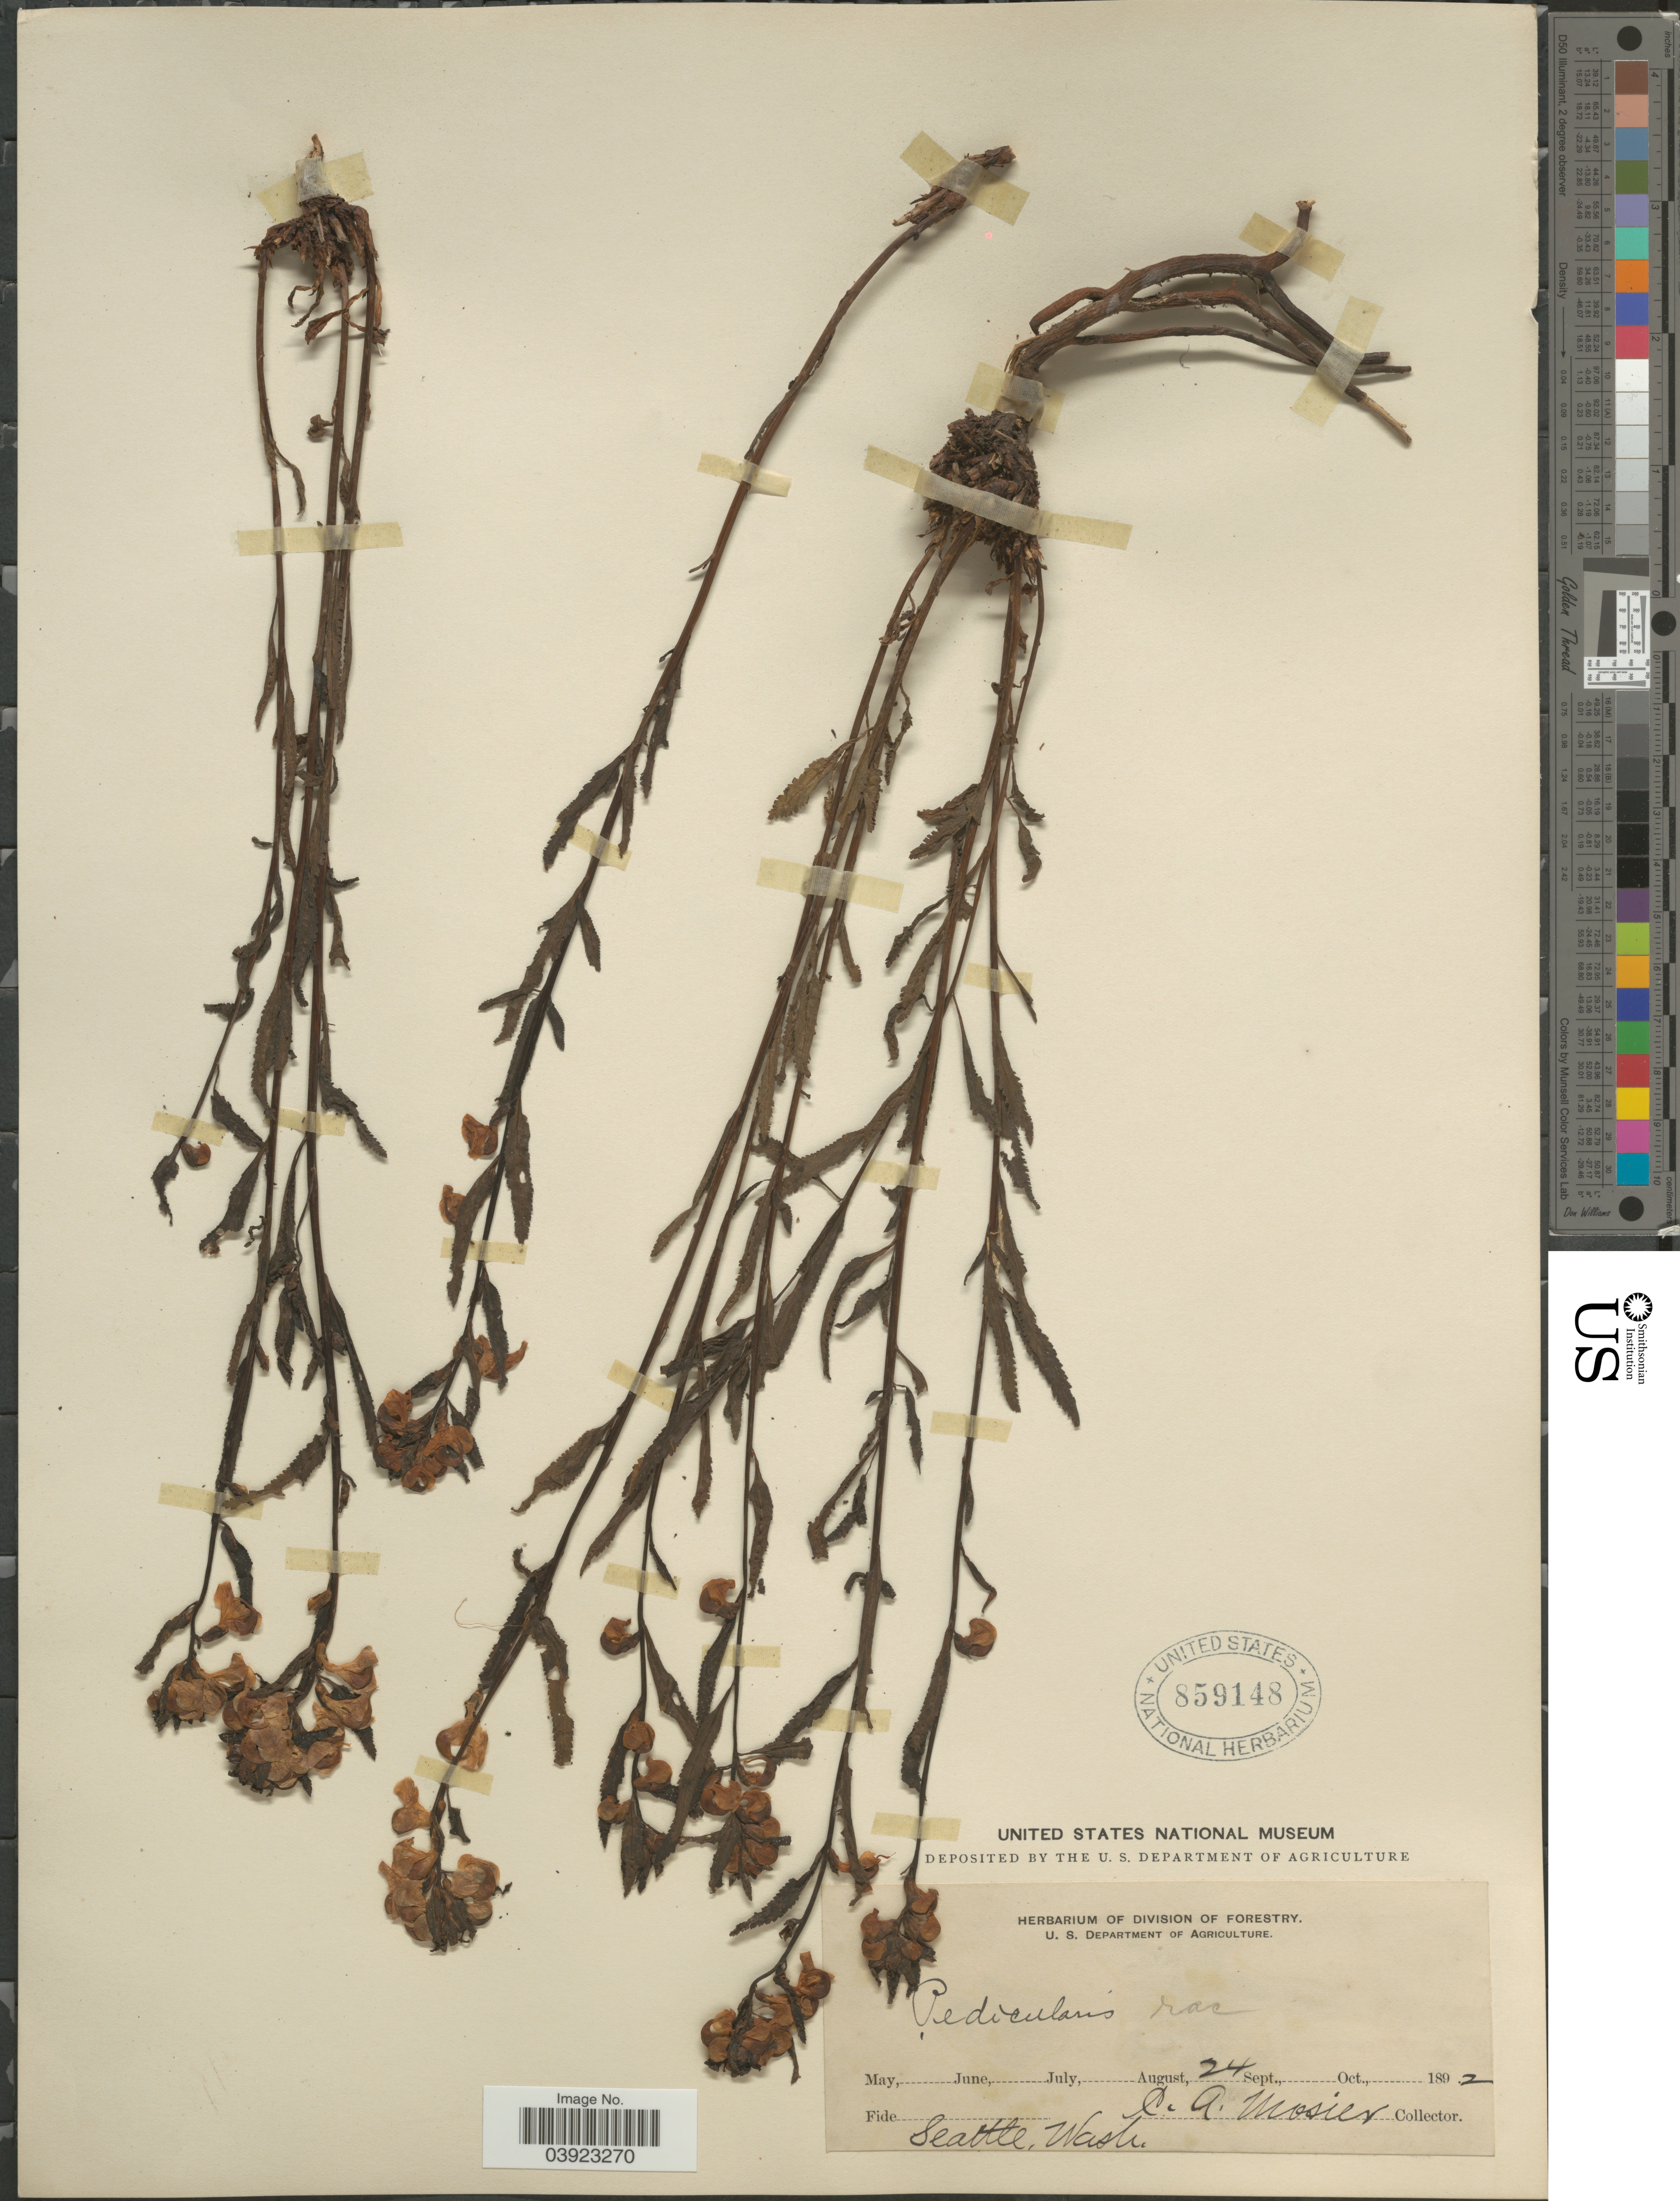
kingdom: Plantae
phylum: Tracheophyta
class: Magnoliopsida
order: Lamiales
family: Orobanchaceae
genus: Pedicularis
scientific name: Pedicularis racemosa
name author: Douglas ex Benth.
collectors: C. A. Mosier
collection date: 1892-08-24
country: United States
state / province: Washington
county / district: King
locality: Seattle.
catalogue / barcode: US 859148